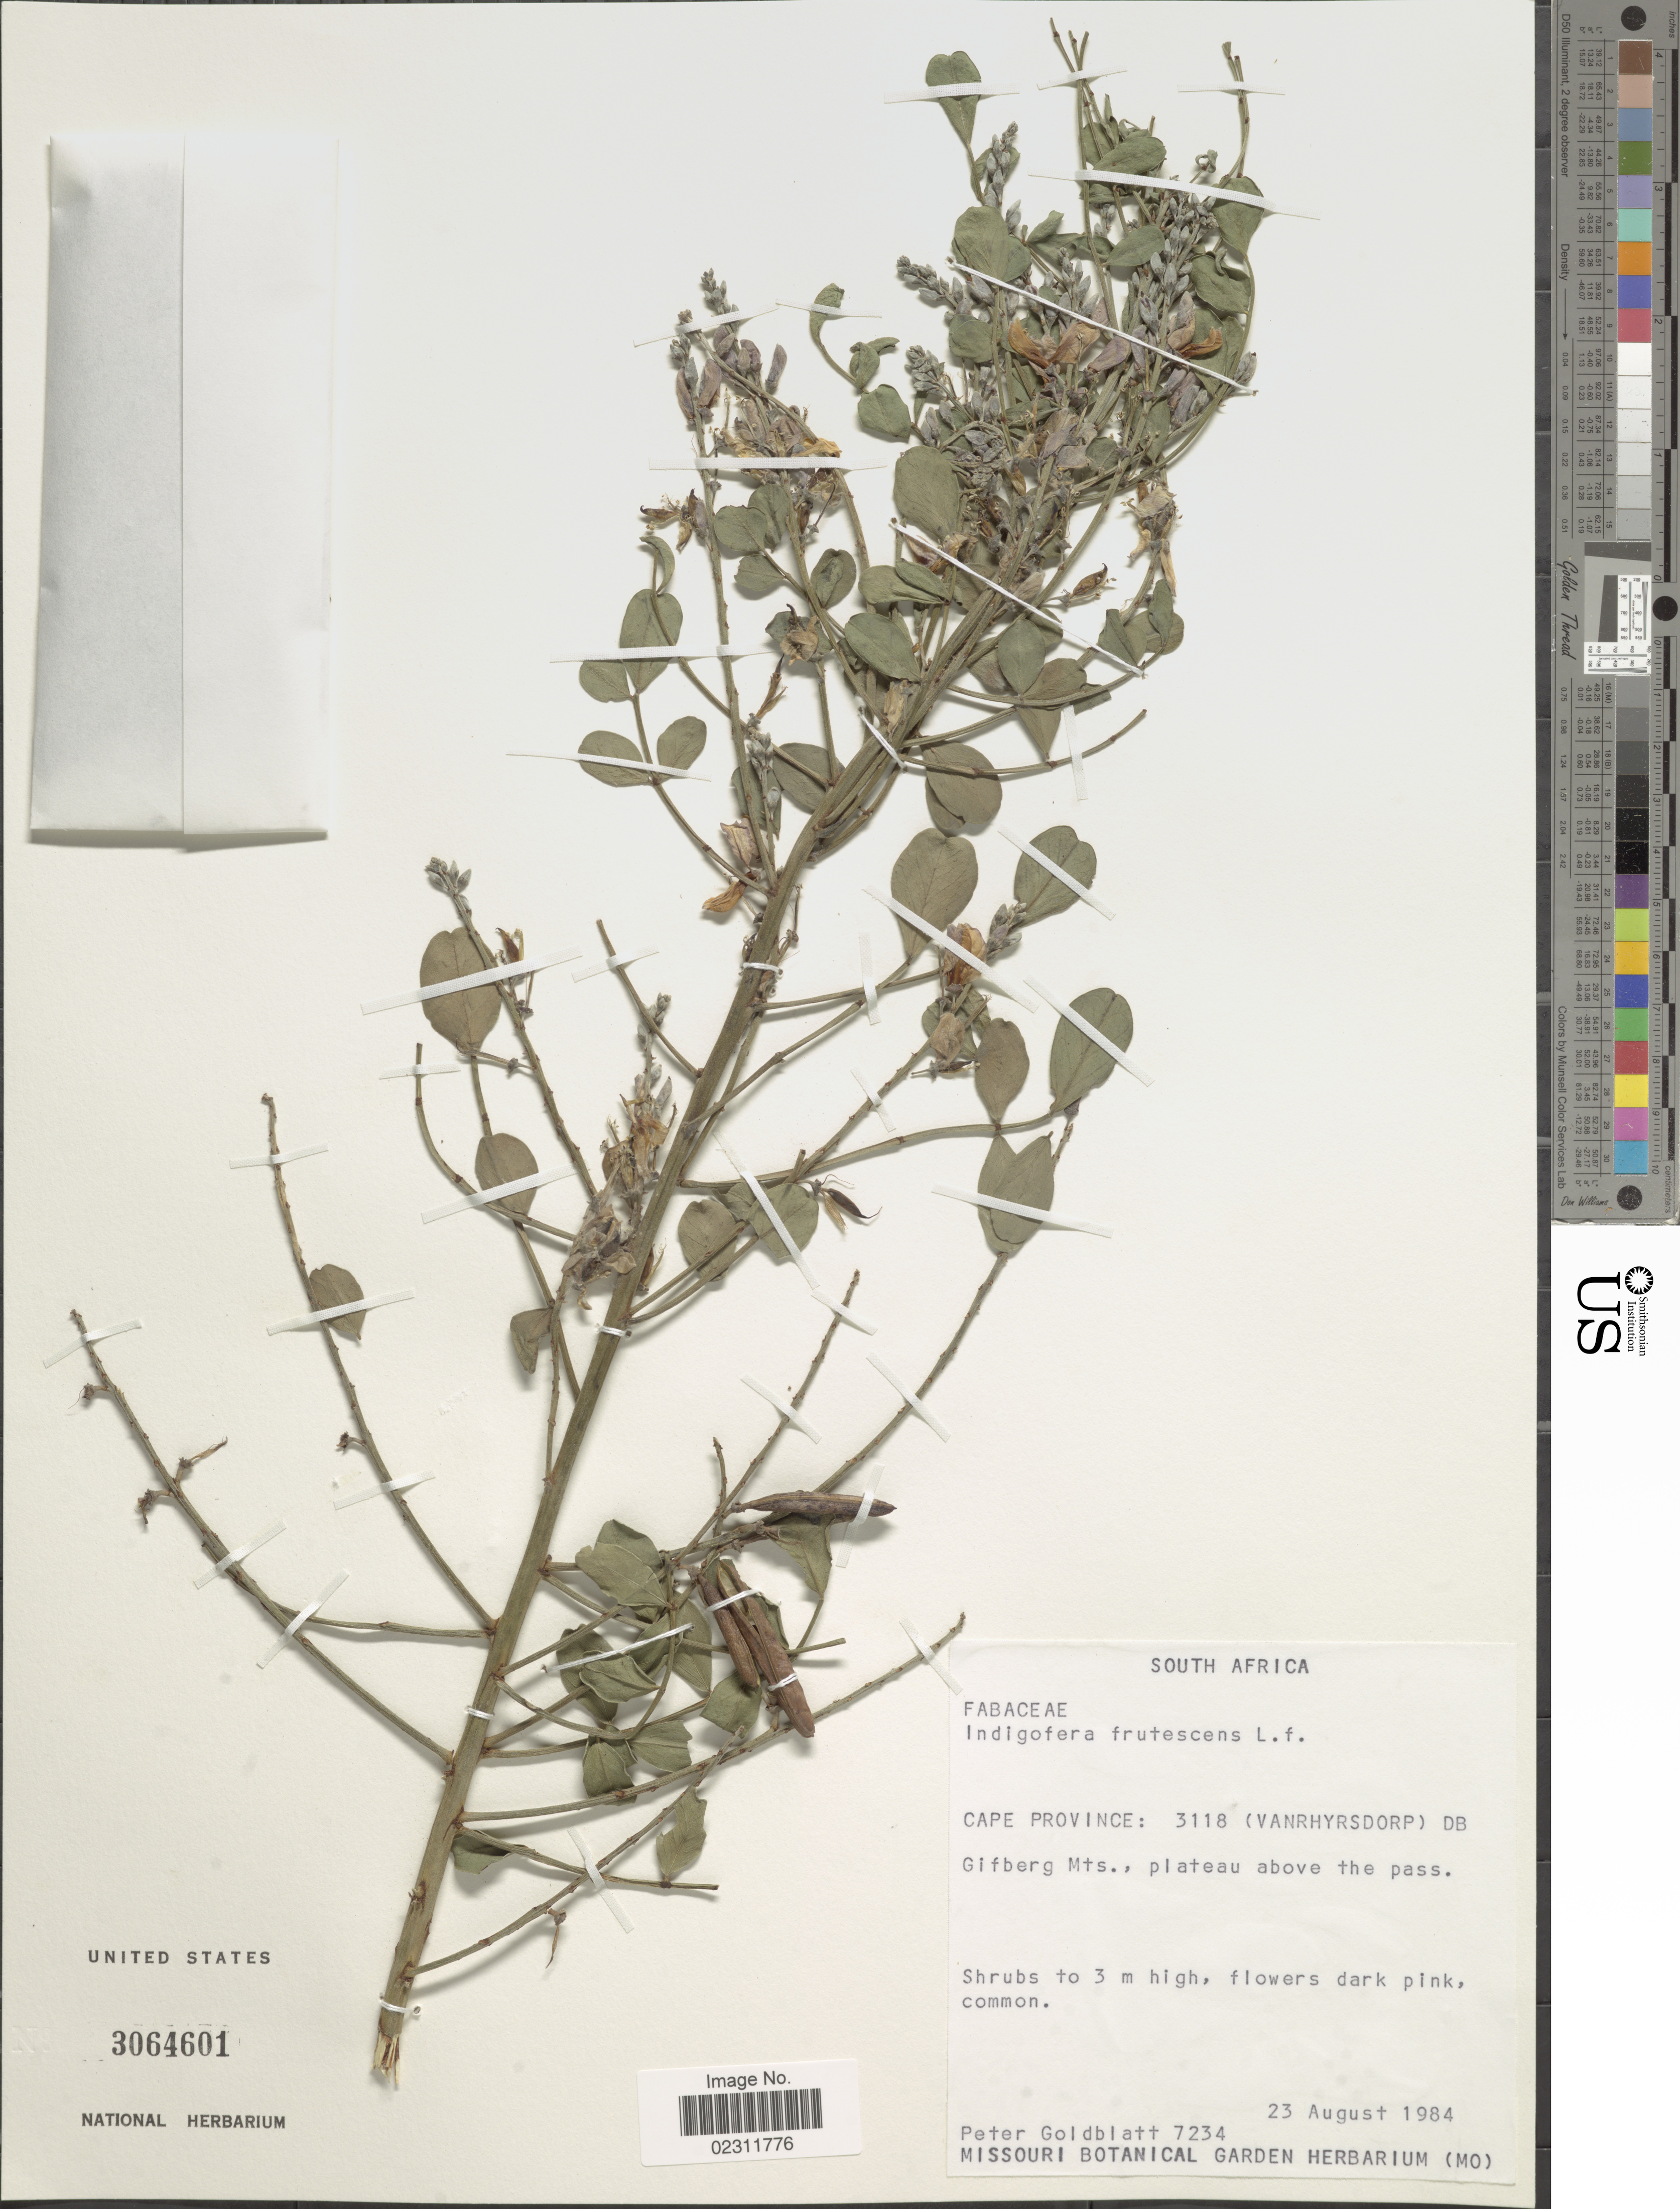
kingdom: Plantae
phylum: Tracheophyta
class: Magnoliopsida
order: Fabales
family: Fabaceae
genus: Indigofera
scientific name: Indigofera frutescens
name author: L. f.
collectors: P. Goldblatt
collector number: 7234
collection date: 1984-08-23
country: South Africa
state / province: Western Cape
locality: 3118 (Vanrhyrsdorp) DB Gifberg Mts.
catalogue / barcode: US 3064601